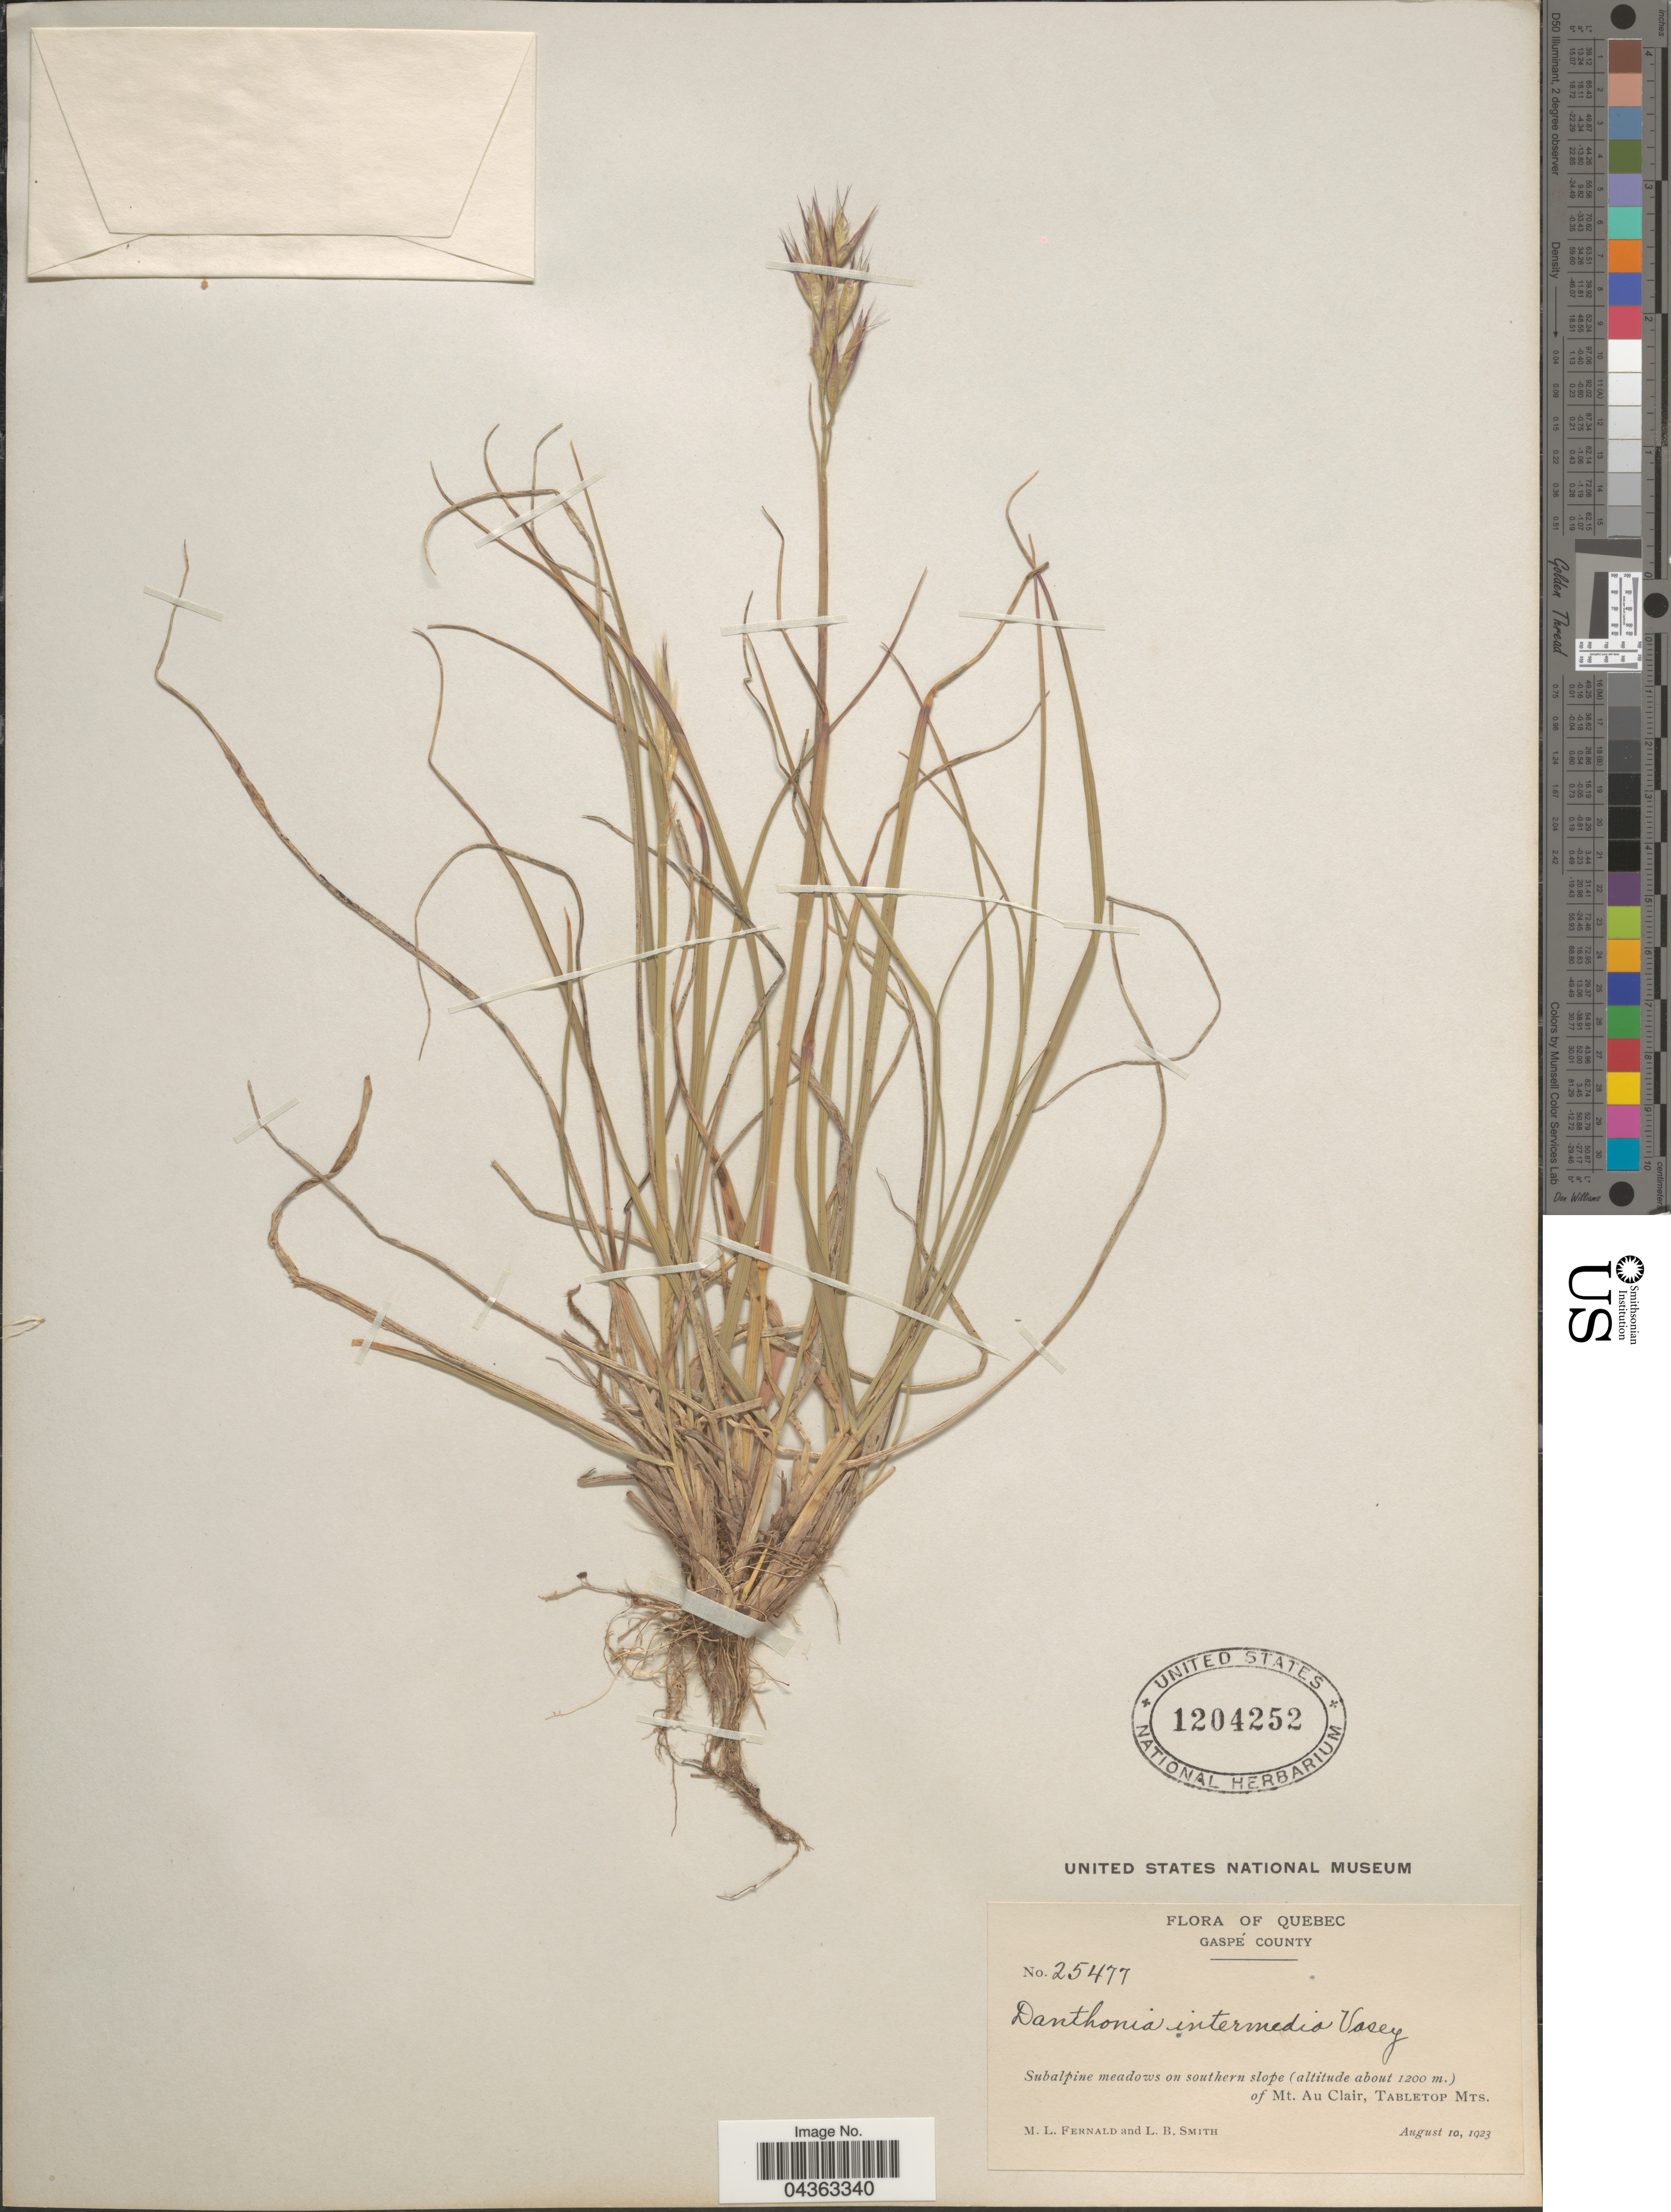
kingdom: Plantae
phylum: Tracheophyta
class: Liliopsida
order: Poales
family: Poaceae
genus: Danthonia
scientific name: Danthonia intermedia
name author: Vasey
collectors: M. L. Fernald & L. Smith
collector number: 25477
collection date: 1923-08-10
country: Canada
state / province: Quebec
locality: Gaspé County. Subalpine meadows on southern slope of Mt. Au Clair, Tablestop Mts.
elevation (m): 1200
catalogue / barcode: US 1204252